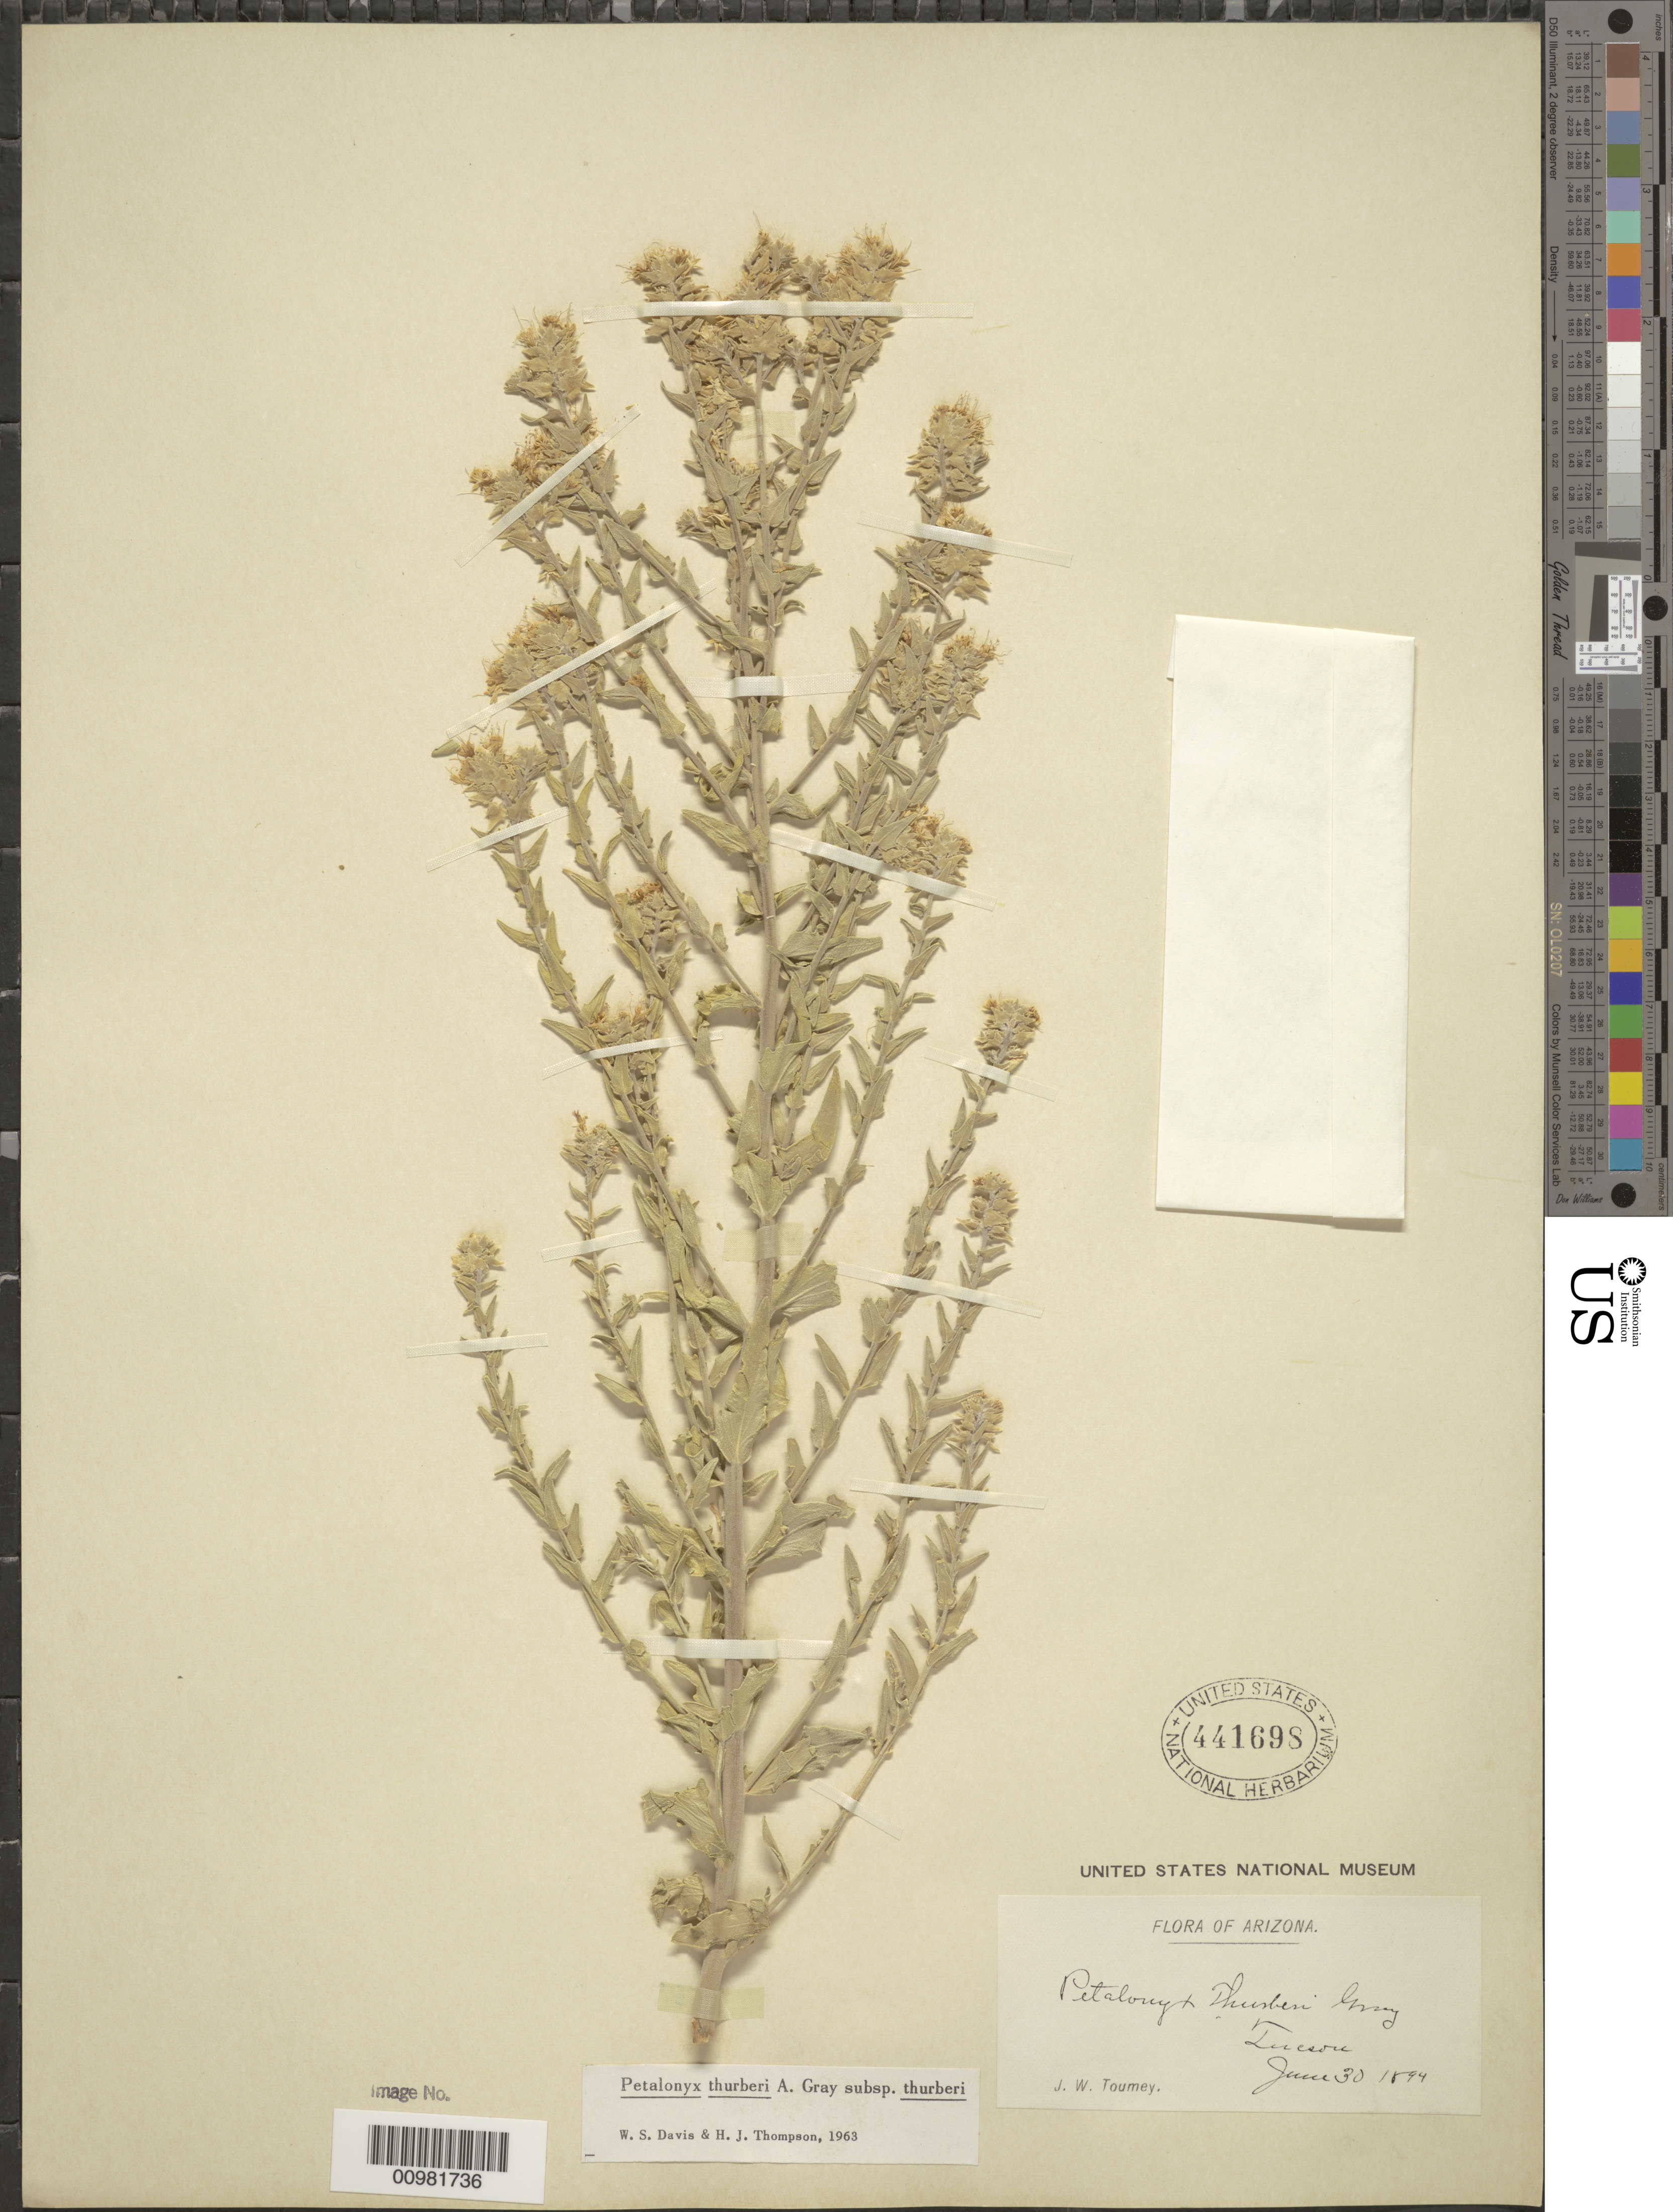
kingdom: Plantae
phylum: Tracheophyta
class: Magnoliopsida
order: Cornales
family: Loasaceae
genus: Petalonyx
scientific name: Petalonyx thurberi subsp. thurberi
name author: A. Gray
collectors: J. W. Toumey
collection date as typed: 30 Jun 1894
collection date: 1894-06-30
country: United States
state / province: Arizona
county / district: Pima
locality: Tucson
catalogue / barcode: US 441698